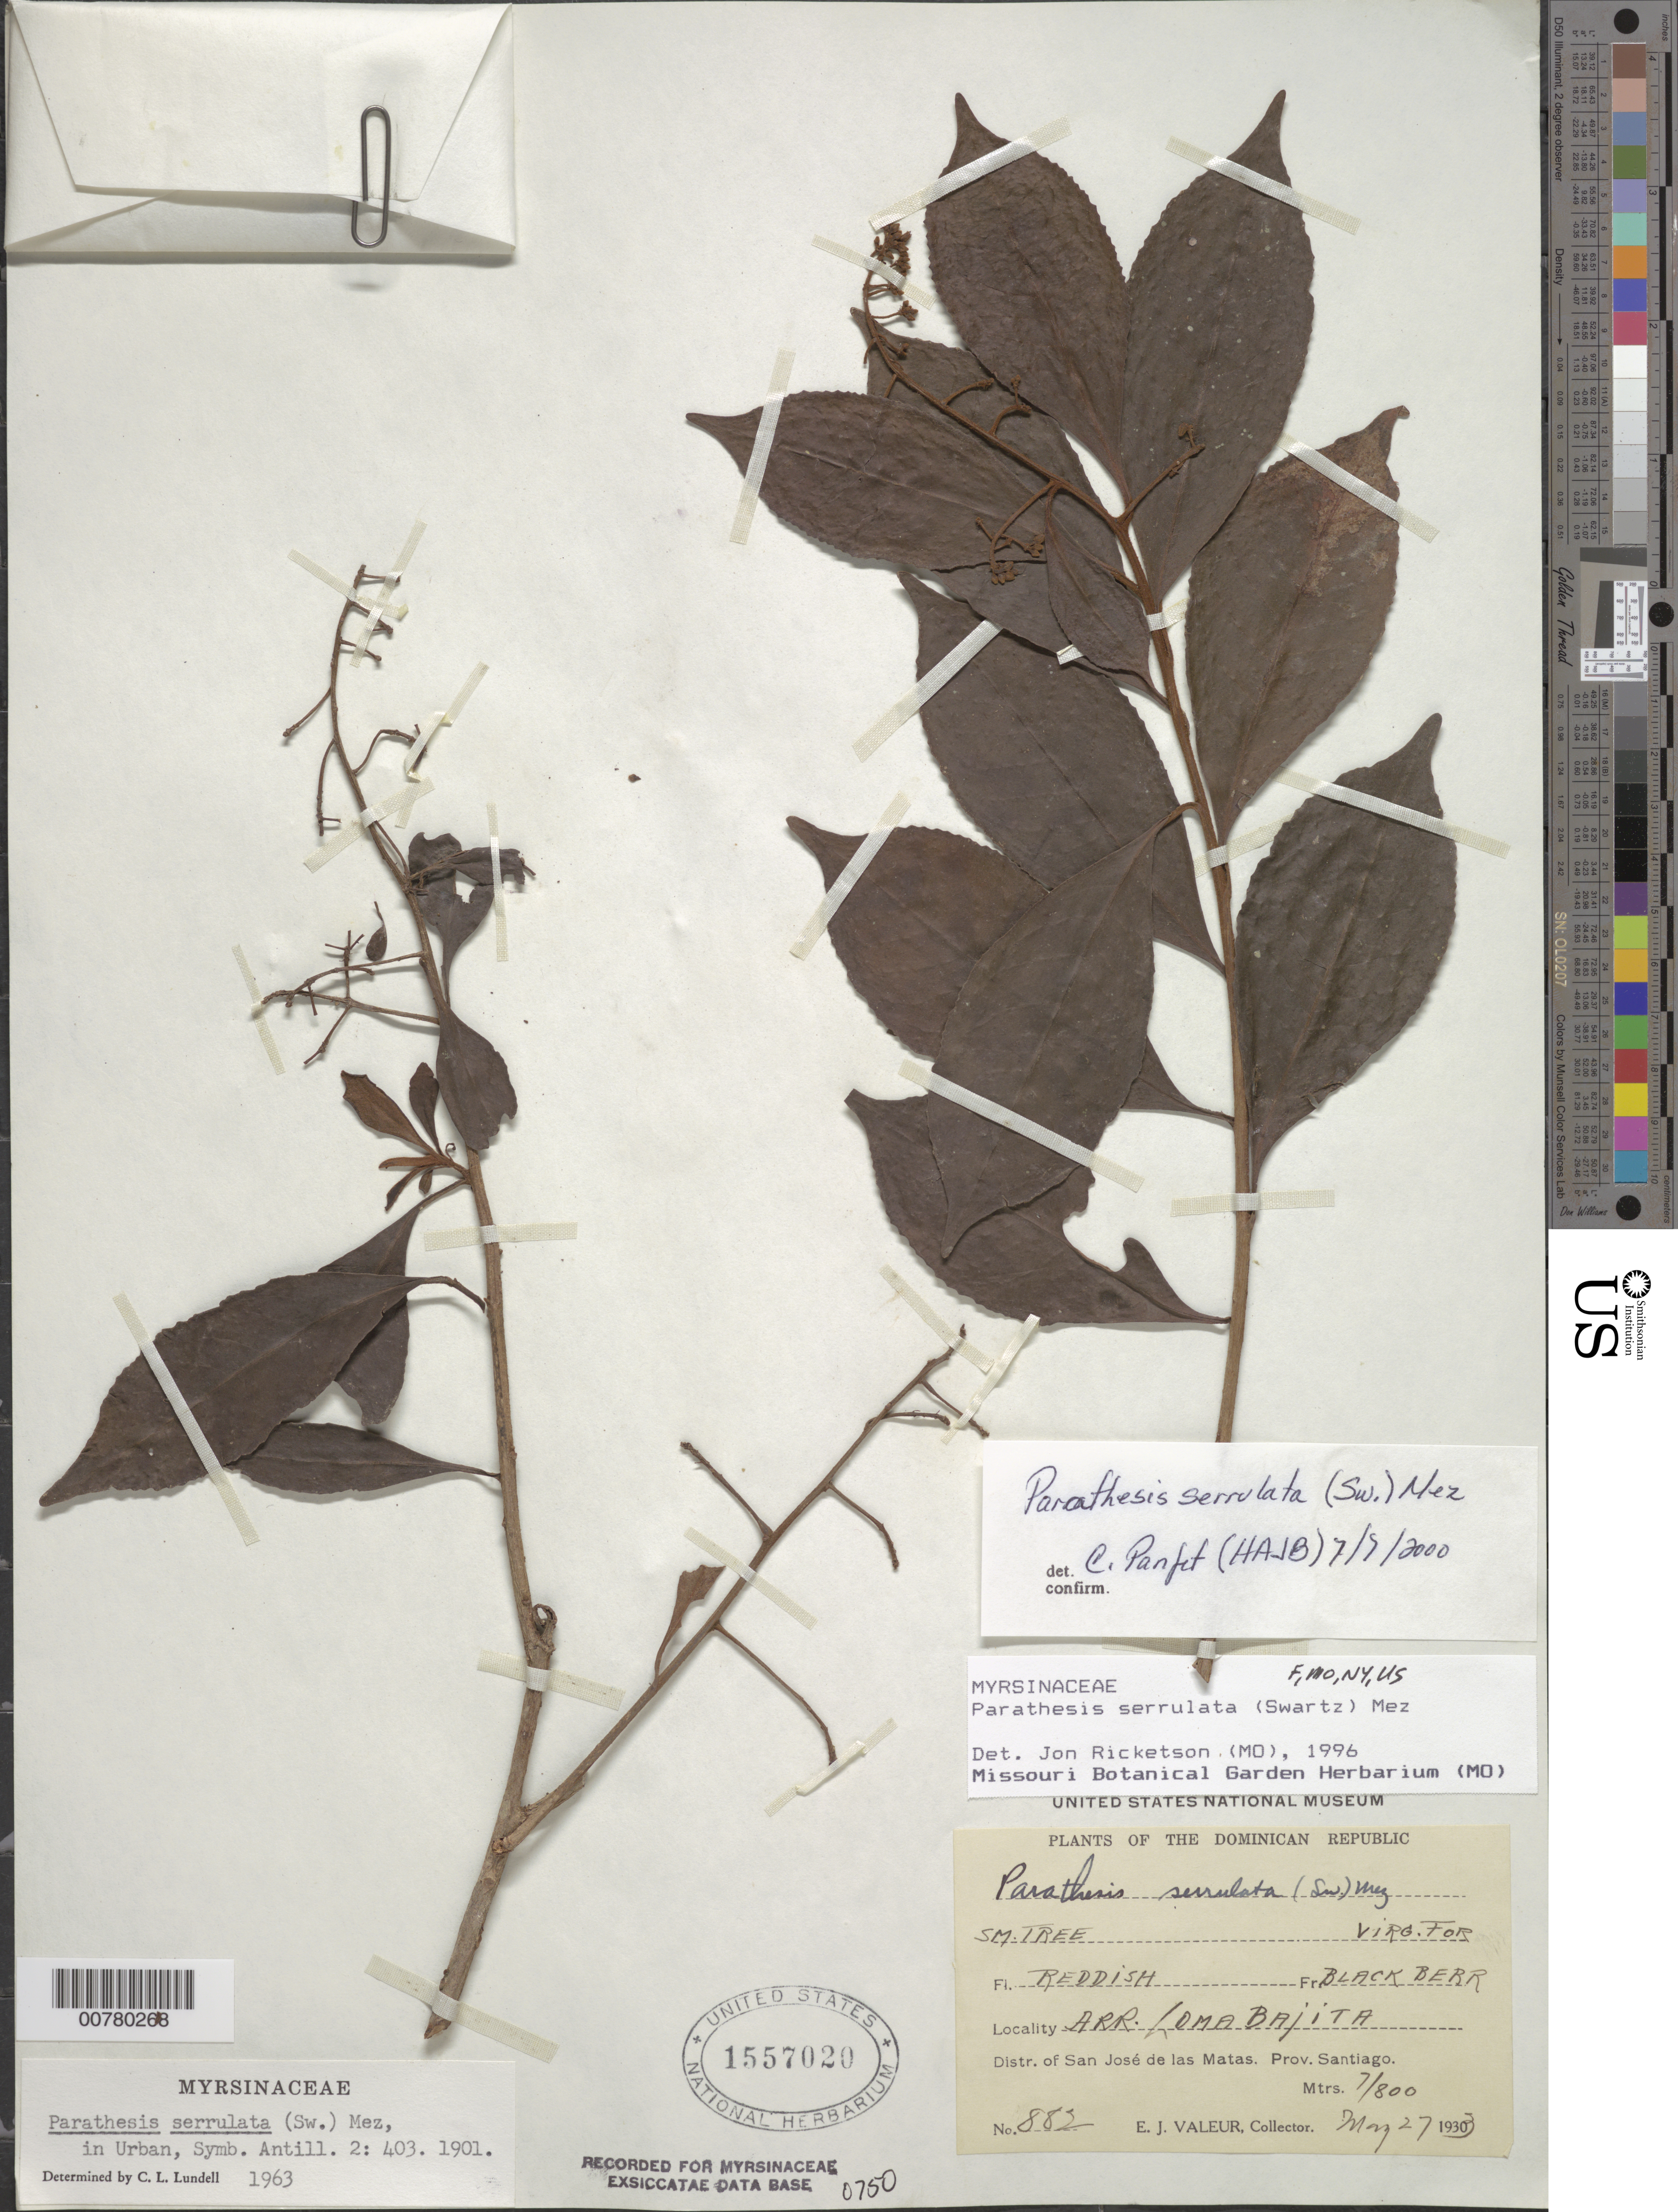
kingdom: Plantae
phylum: Tracheophyta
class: Magnoliopsida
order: Ericales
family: Primulaceae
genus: Parathesis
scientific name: Parathesis serrulata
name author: (Sw.) Mez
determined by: Panflet, C.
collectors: E. Valeur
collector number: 882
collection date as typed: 27 May 1933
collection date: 1933-05-27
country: Dominican Republic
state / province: Santiago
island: Hispaniola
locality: San José de las Matas, Loma Bajita stream.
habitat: Virgin forest.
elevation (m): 700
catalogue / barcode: US 1557020